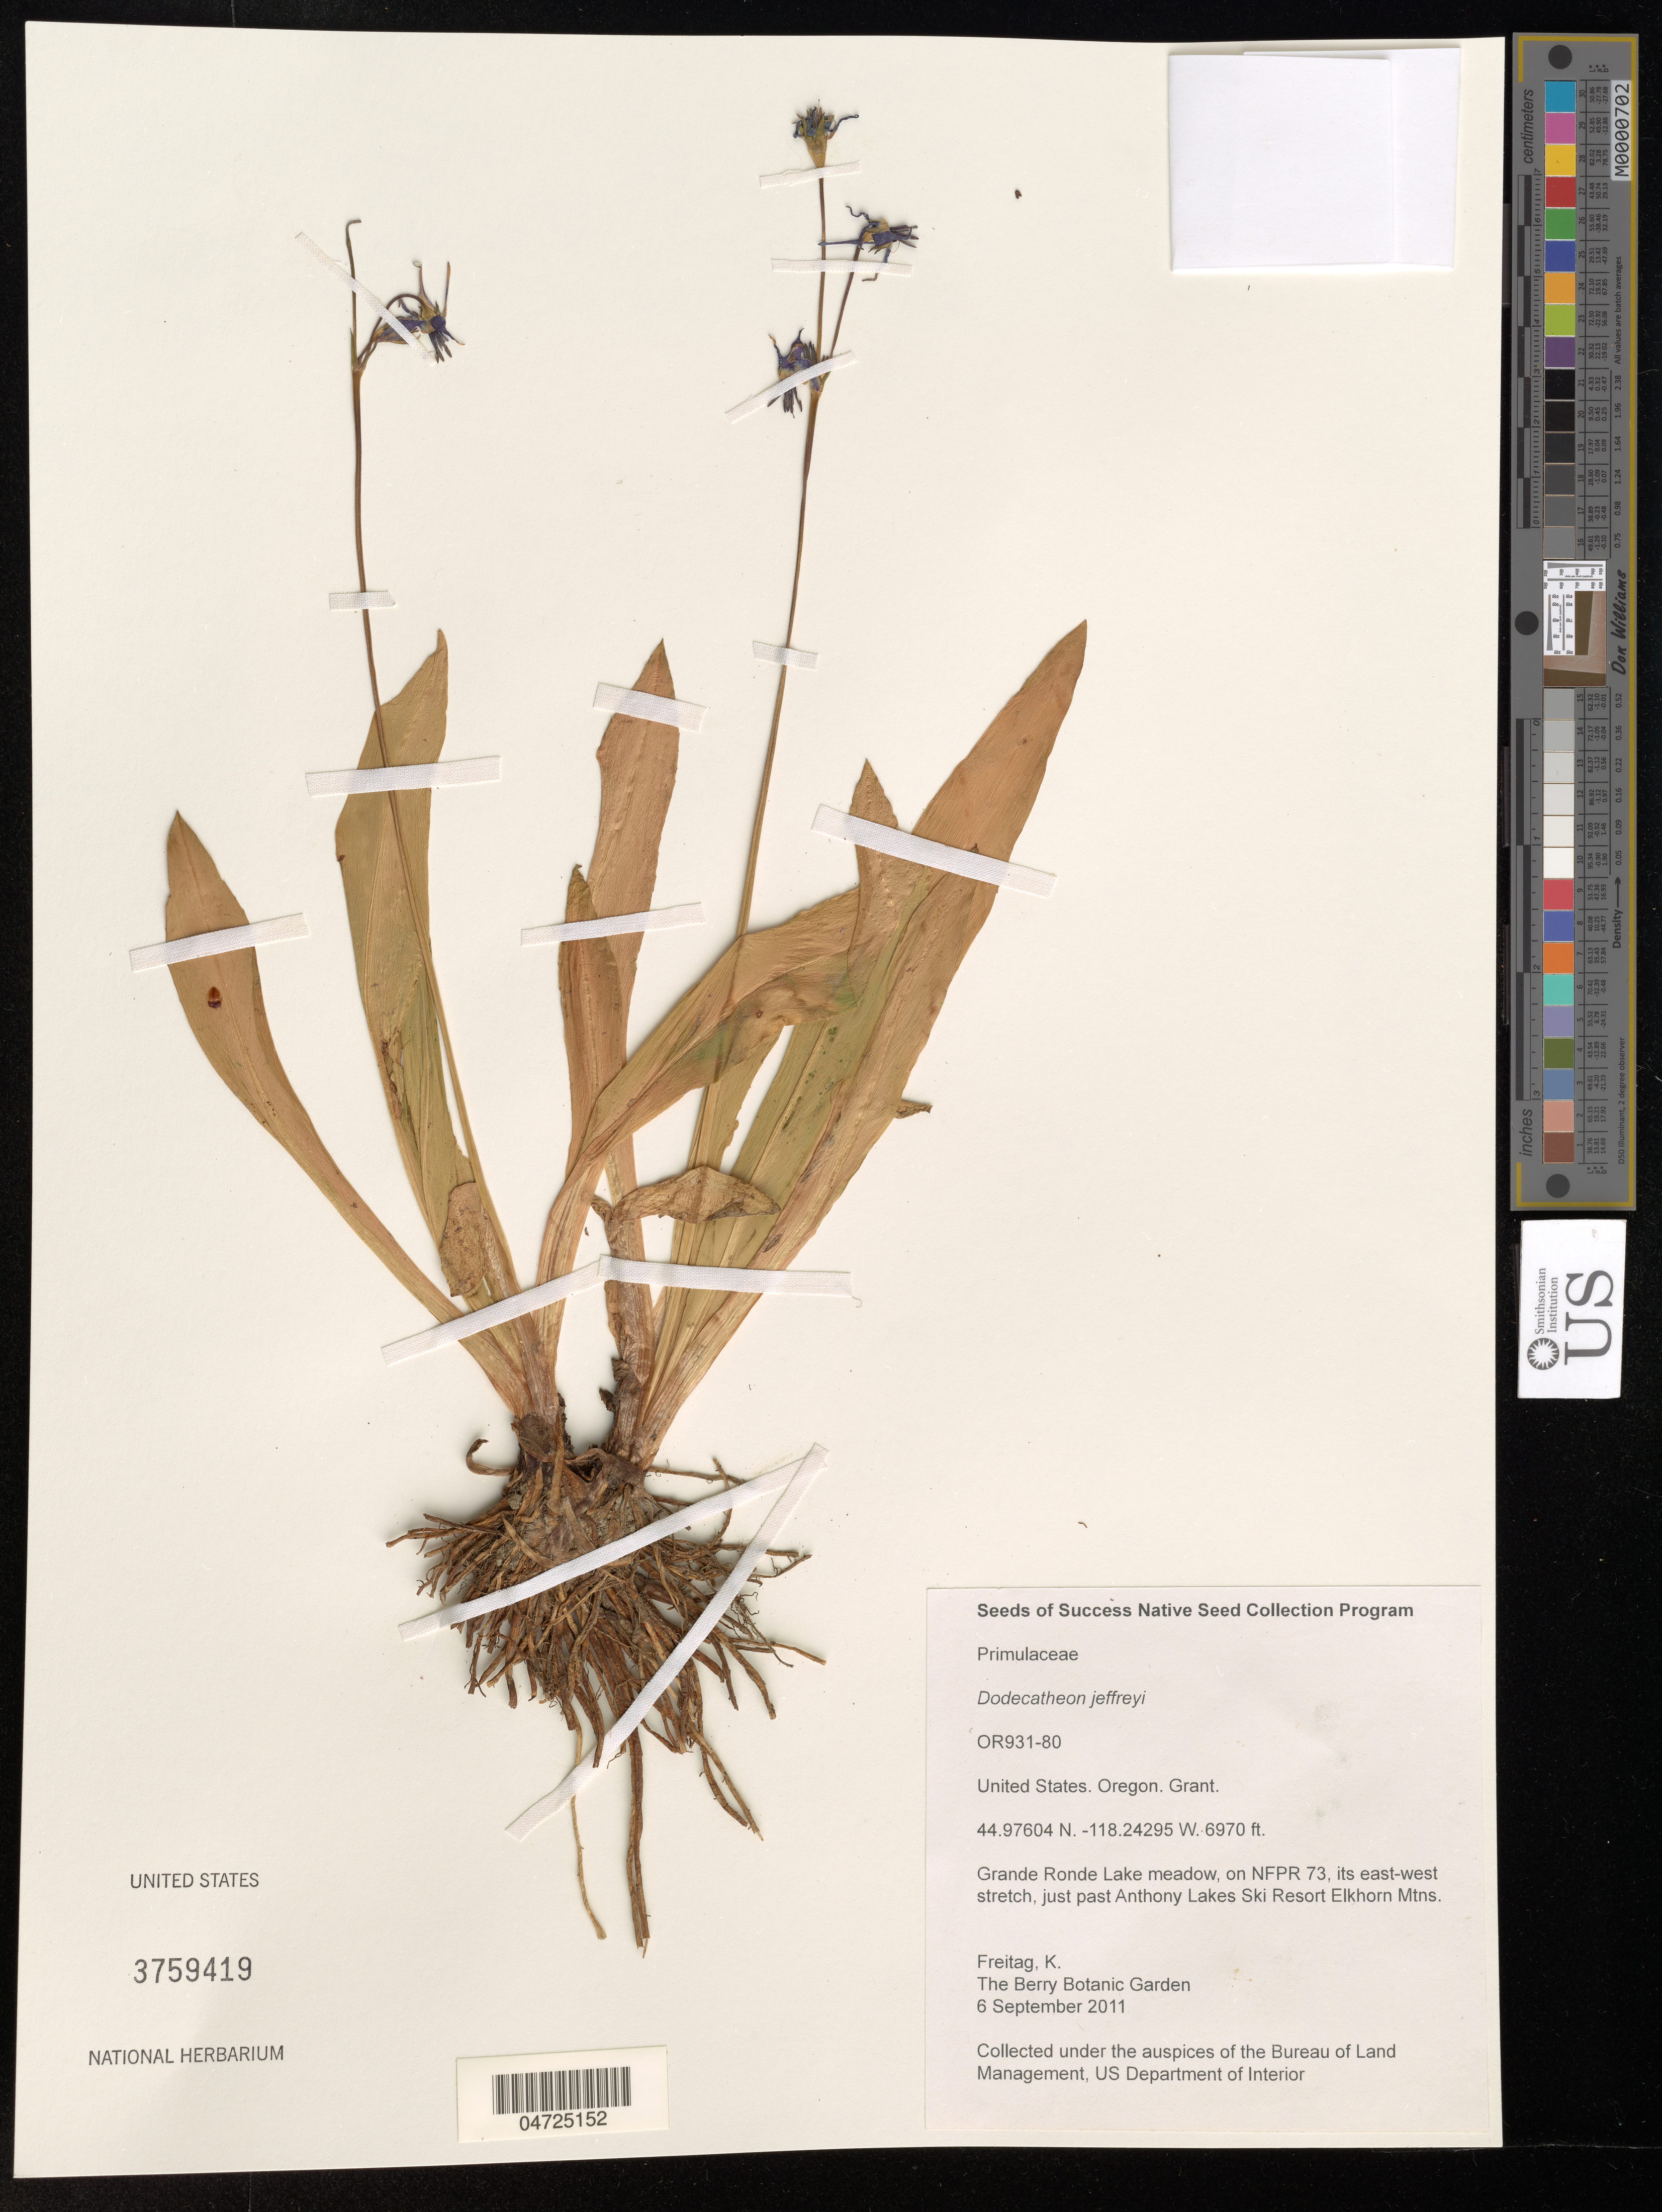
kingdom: Plantae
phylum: Tracheophyta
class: Magnoliopsida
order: Ericales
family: Primulaceae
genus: Dodecatheon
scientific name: Dodecatheon jeffreyi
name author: Van Houtte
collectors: K. Freitag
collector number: OR931-80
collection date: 2011-09-06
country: United States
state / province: Oregon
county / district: Grant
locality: Grant. Grande Ronde Lake meadow, on NFPR 73, its east-west stretch, just past Anthony Lakes Ski Resort Elkhorn Mtns.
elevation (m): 2124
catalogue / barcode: US 3759419